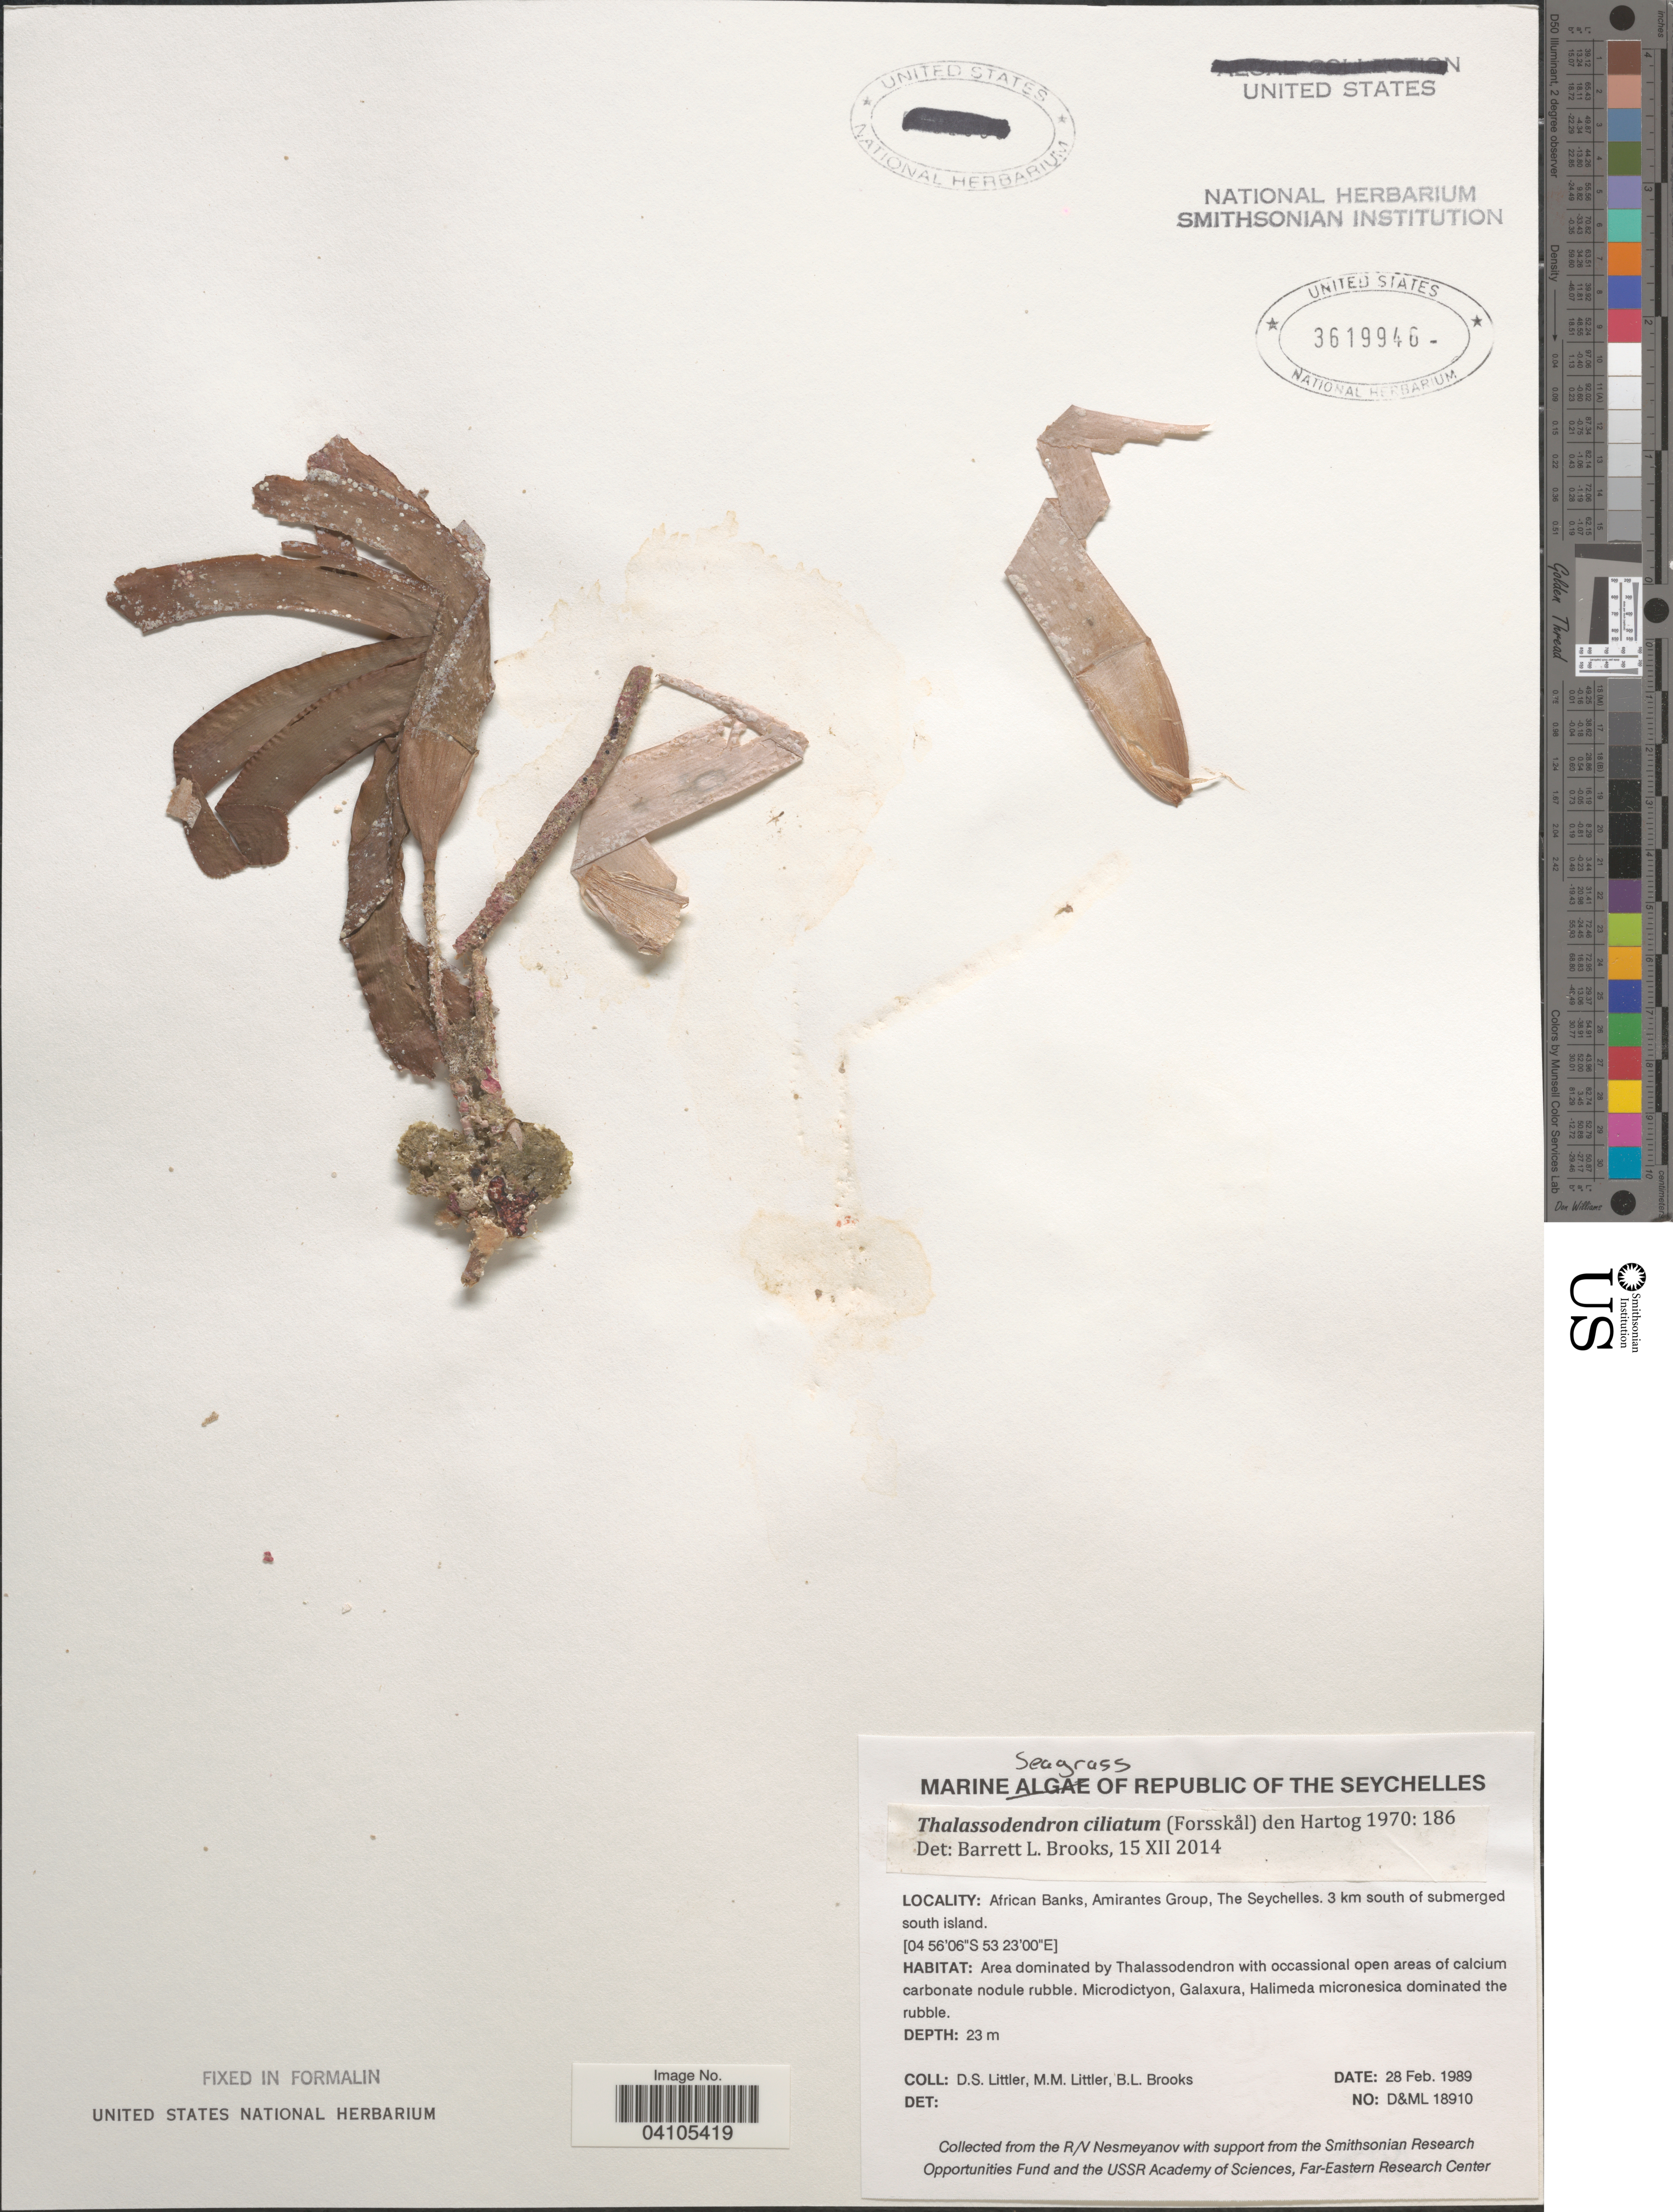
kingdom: Plantae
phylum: Tracheophyta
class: Liliopsida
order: Alismatales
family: Cymodoceaceae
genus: Thalassodendron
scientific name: Thalassodendron ciliatum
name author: (Forssk.) Hartog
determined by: Brooks, B. L., (BOT), Smithsonian Institution - National Museum of Natural History (UNITED STATES)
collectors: D. S. Littler & B. Brooks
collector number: D&ML18910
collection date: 1989-02-28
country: Seychelles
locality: Republic of the Seychelles. African Banks, Amirantes Group. 3 km south of submerged south island.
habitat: Area dominated by Thalassodendron with occassional open areas of calcium carbonate nodule rubble. Microdictyon, Galaxura, Halimeda micronesica dominated the rubble.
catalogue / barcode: US 3619946